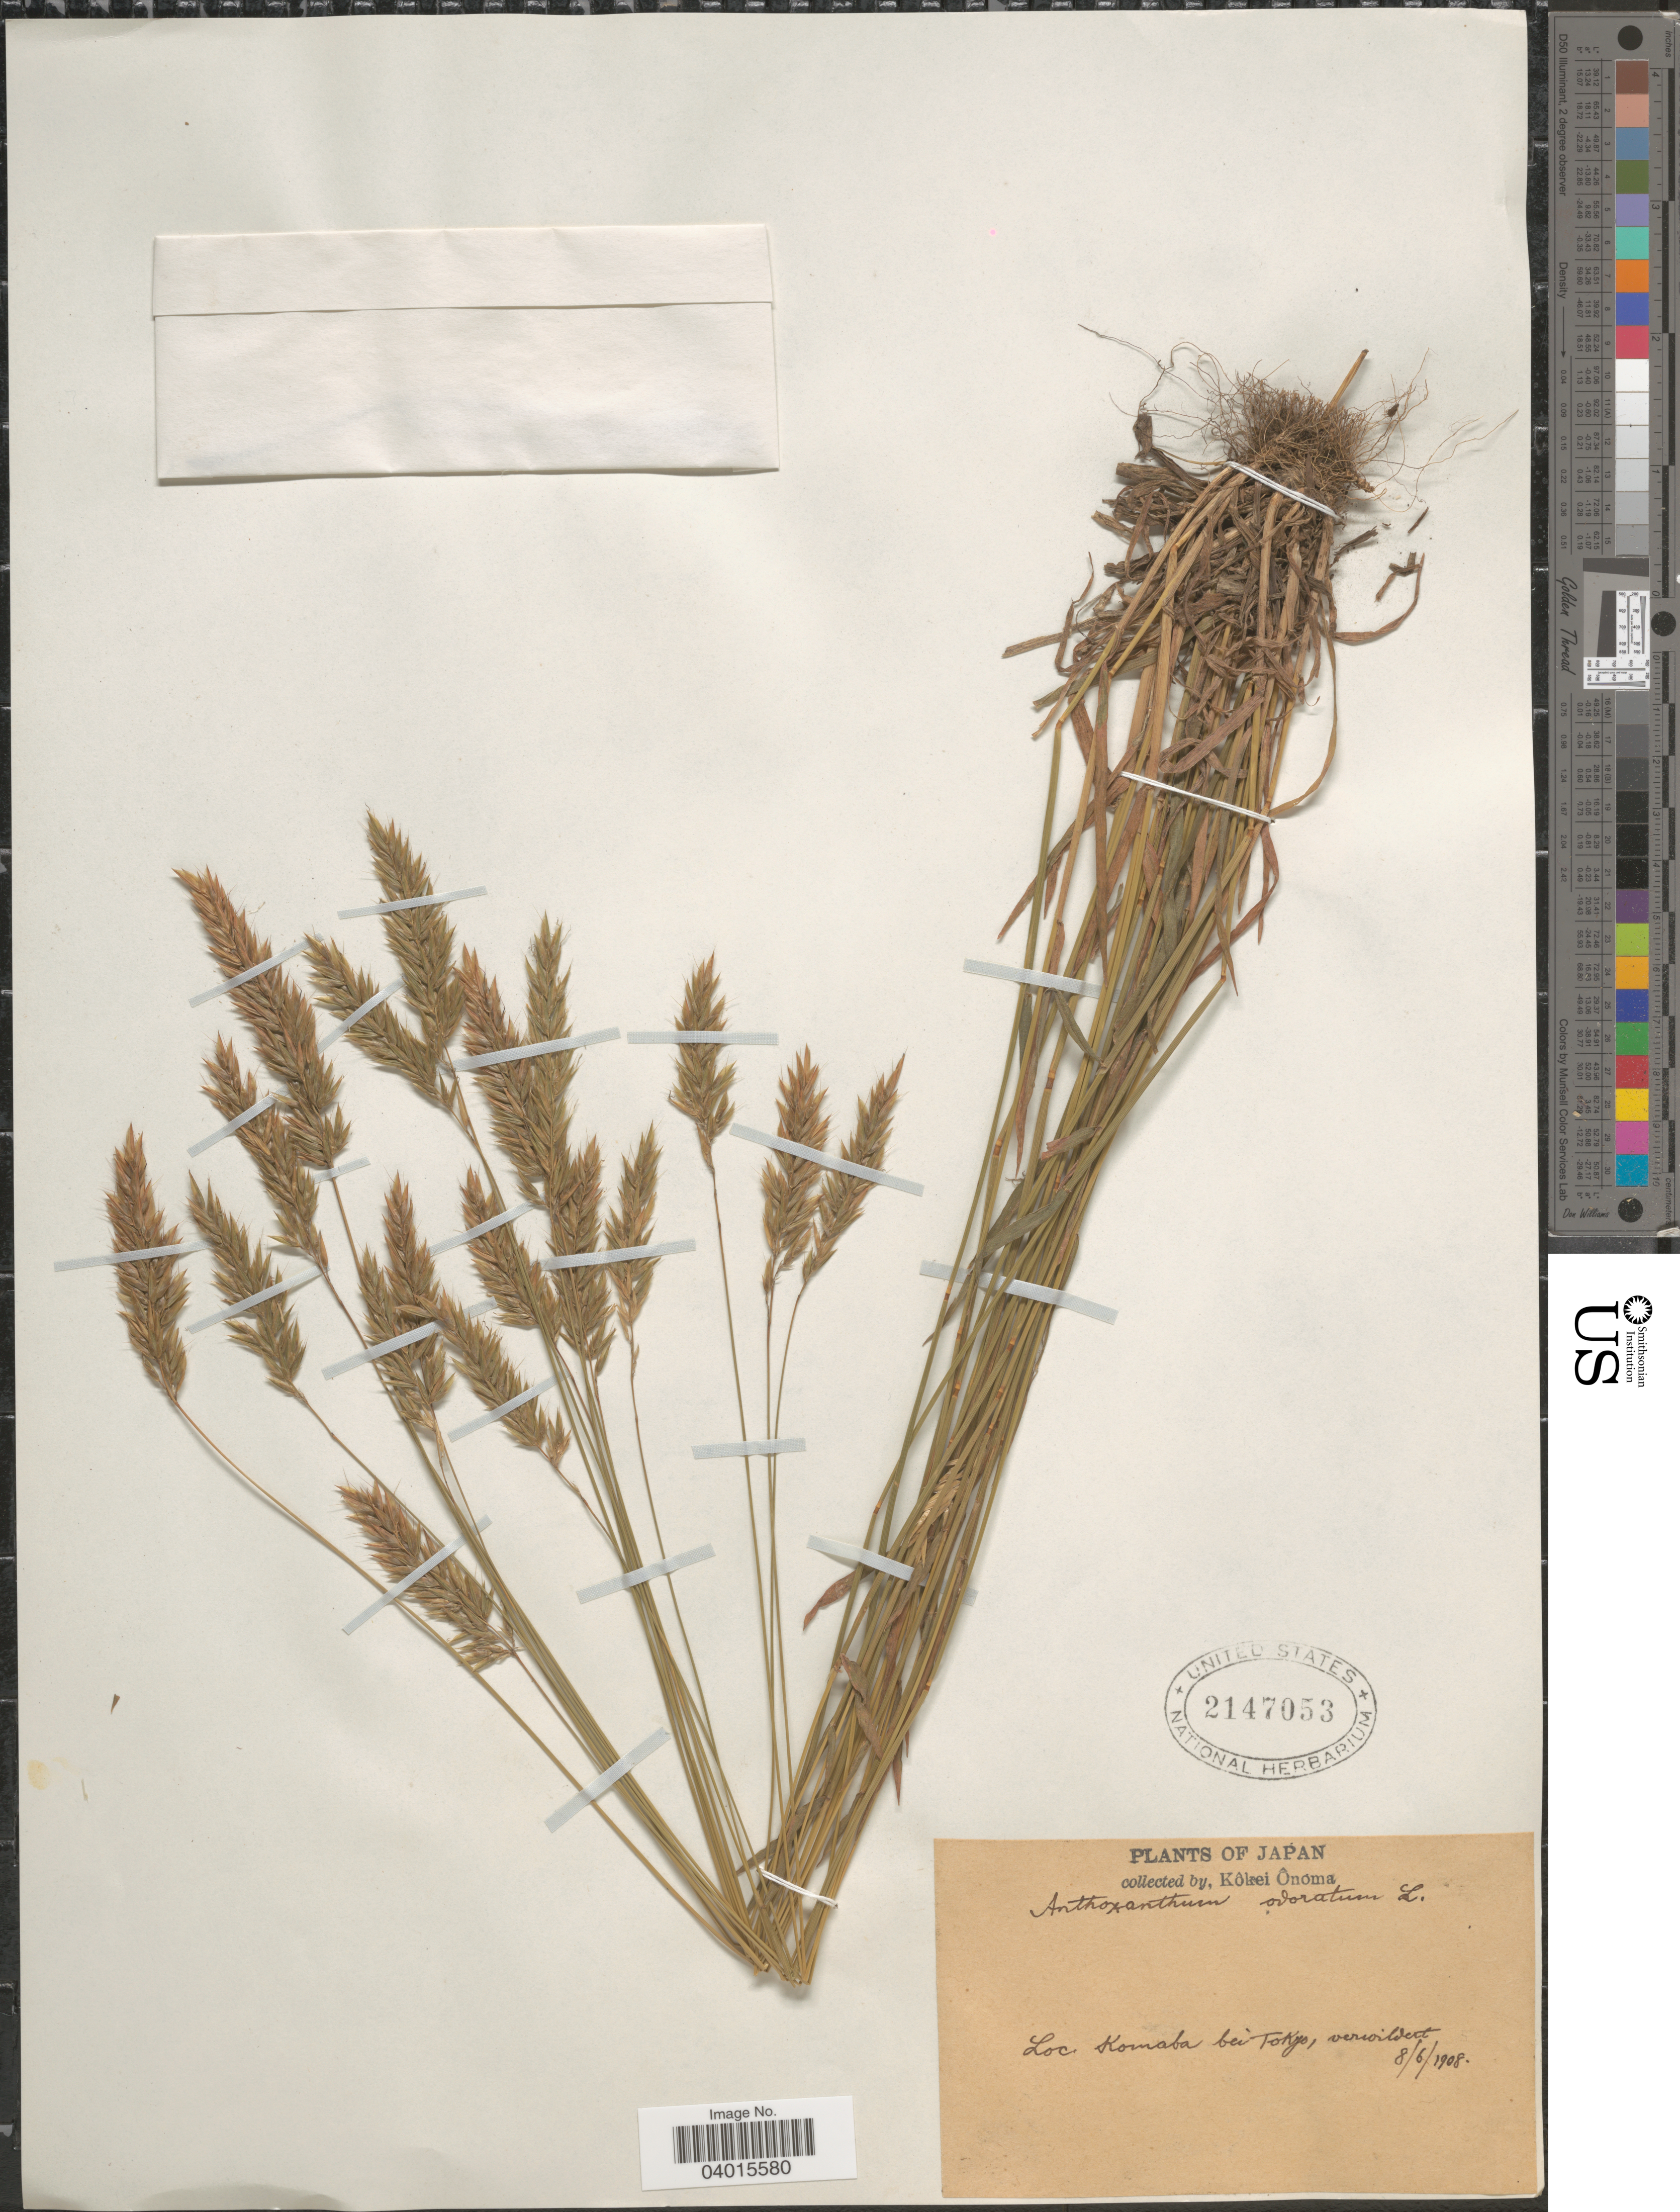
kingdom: Plantae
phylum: Tracheophyta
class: Liliopsida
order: Poales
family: Poaceae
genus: Anthoxanthum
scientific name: Anthoxanthum odoratum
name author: L.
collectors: K. Onoma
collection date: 1908-06-08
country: Japan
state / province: Tokyo, Federal City of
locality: Komaba bei Tokyo.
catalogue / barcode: US 2147053